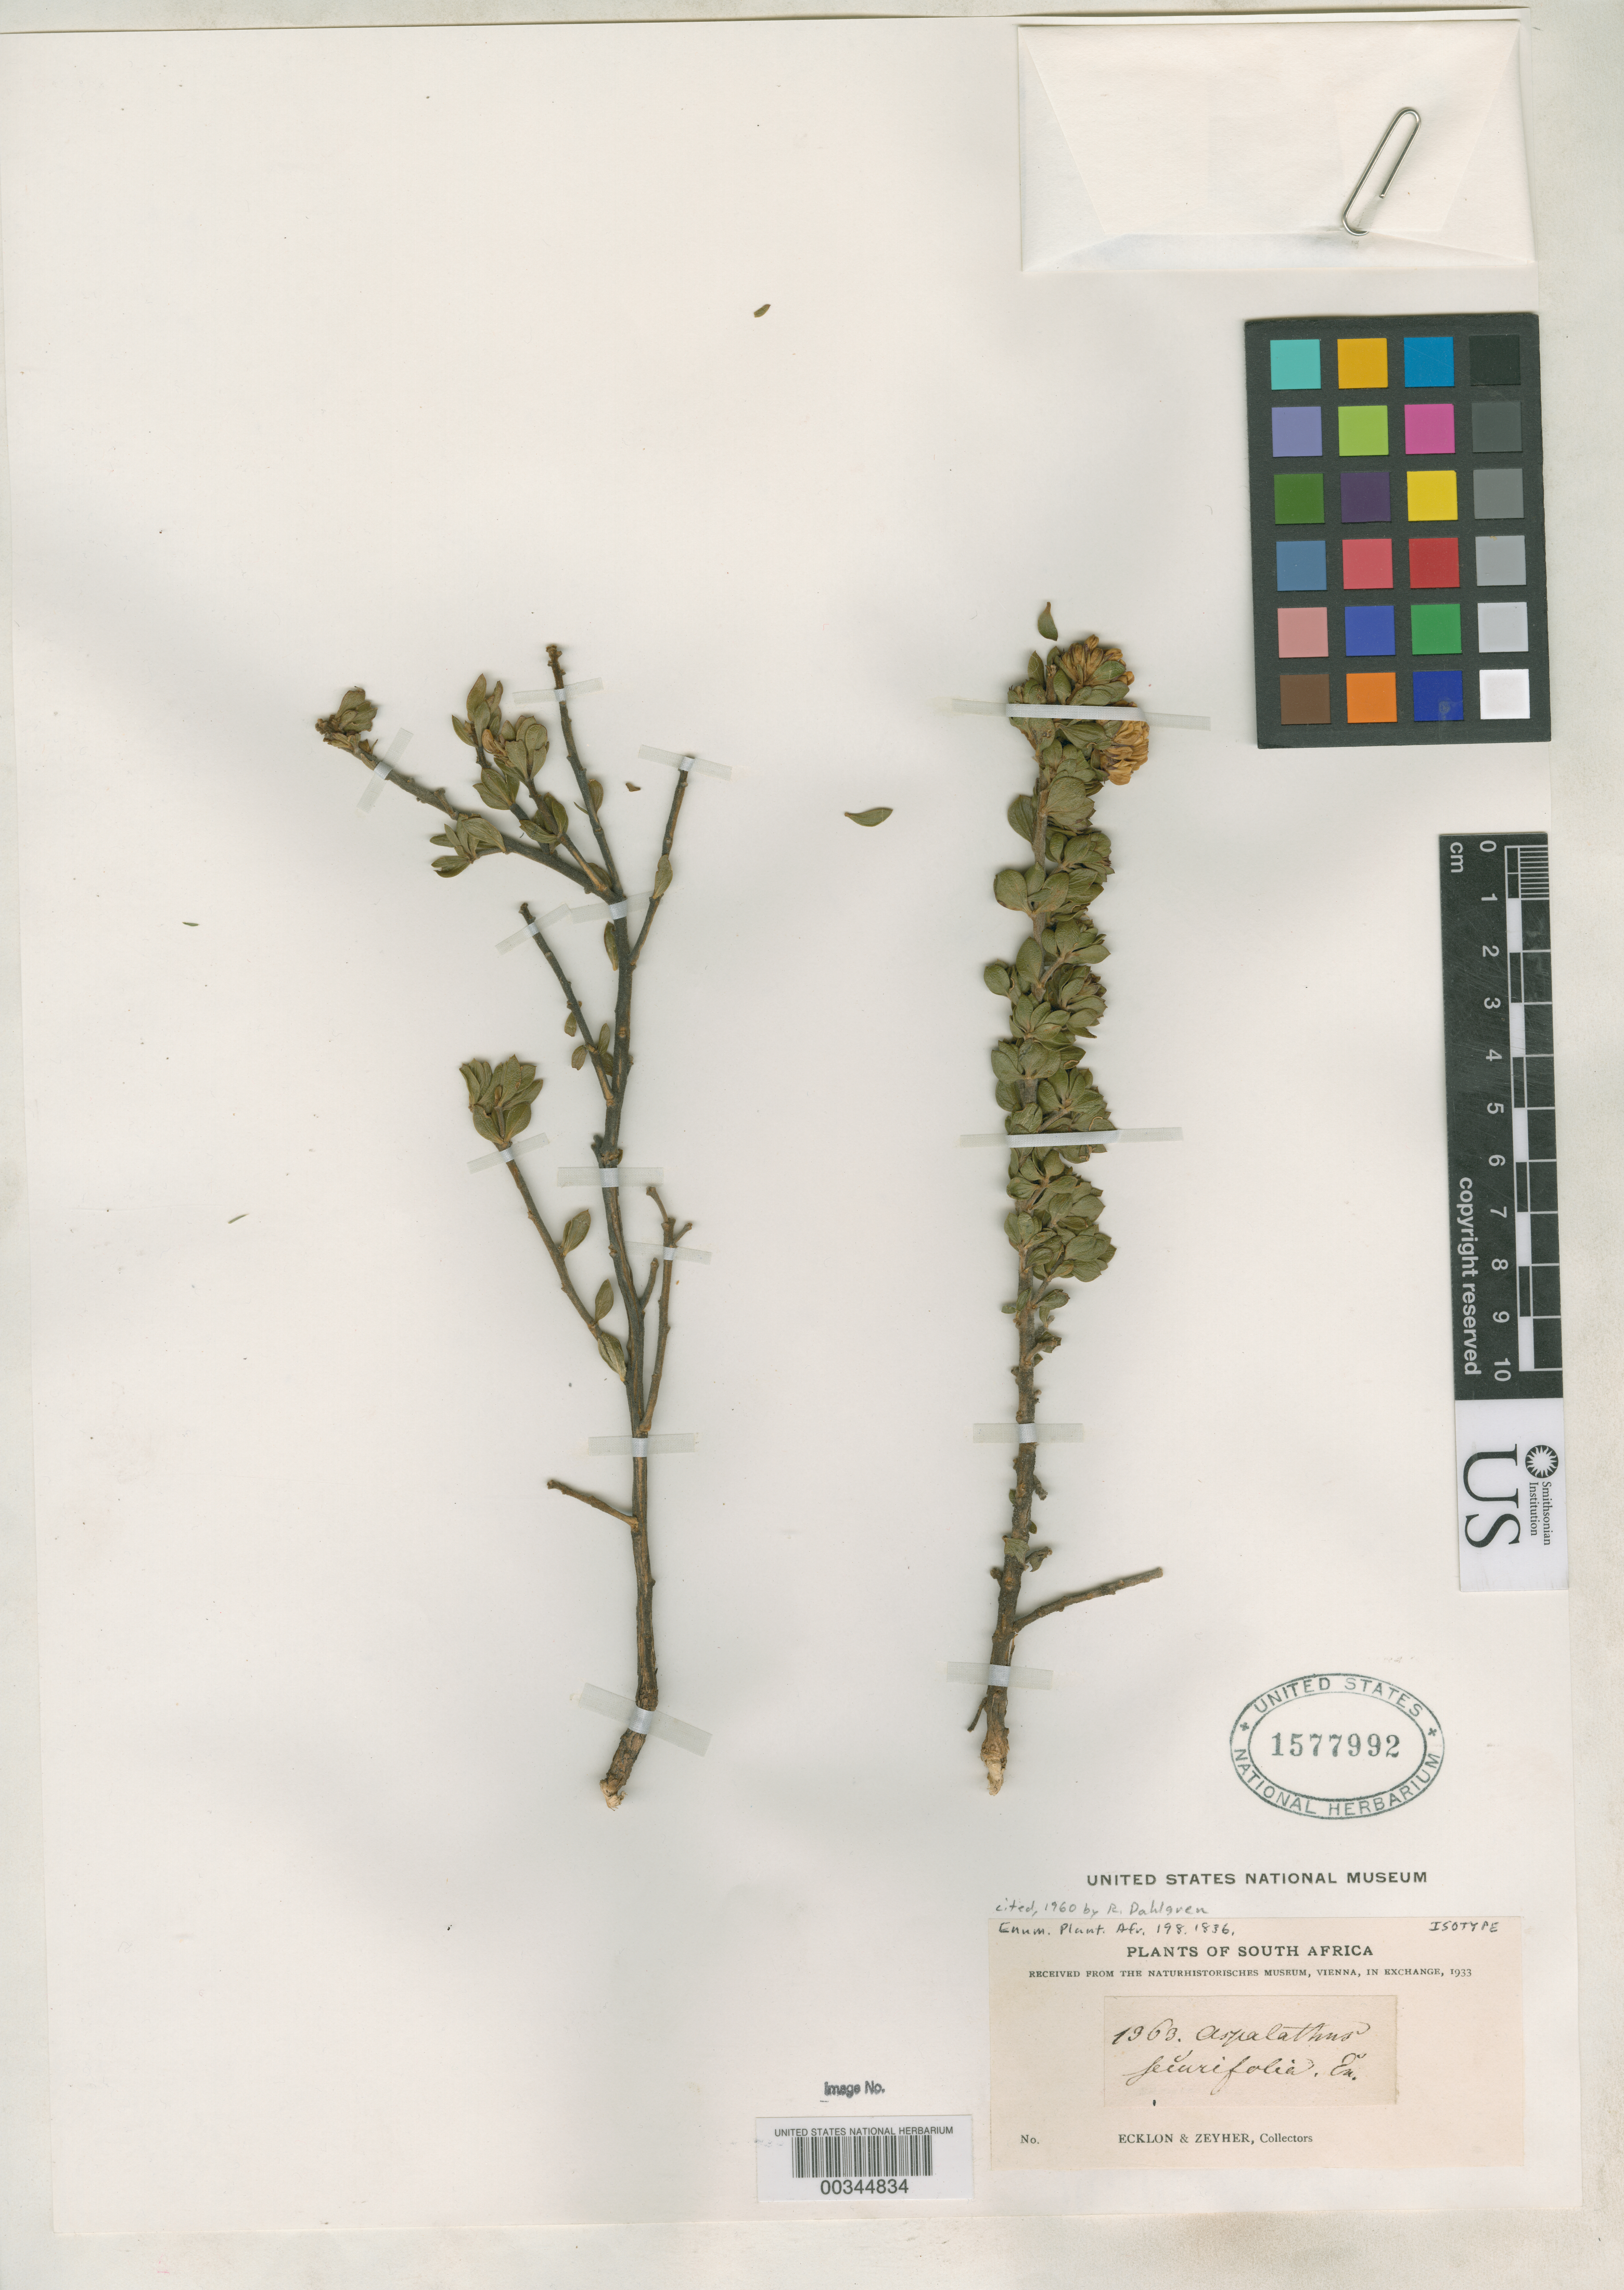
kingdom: Plantae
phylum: Tracheophyta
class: Magnoliopsida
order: Fabales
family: Fabaceae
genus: Aspalathus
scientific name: Aspalathus securifolia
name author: Eckl. & Zeyh.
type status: Isotype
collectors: C. F. Ecklon & C. Zeyher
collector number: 1363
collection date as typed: Sep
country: South Africa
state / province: Western Cape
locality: "rivier Zonde Einde" prope "Villas Lende et Ecksteen" (Swellendam).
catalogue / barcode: US 1577992